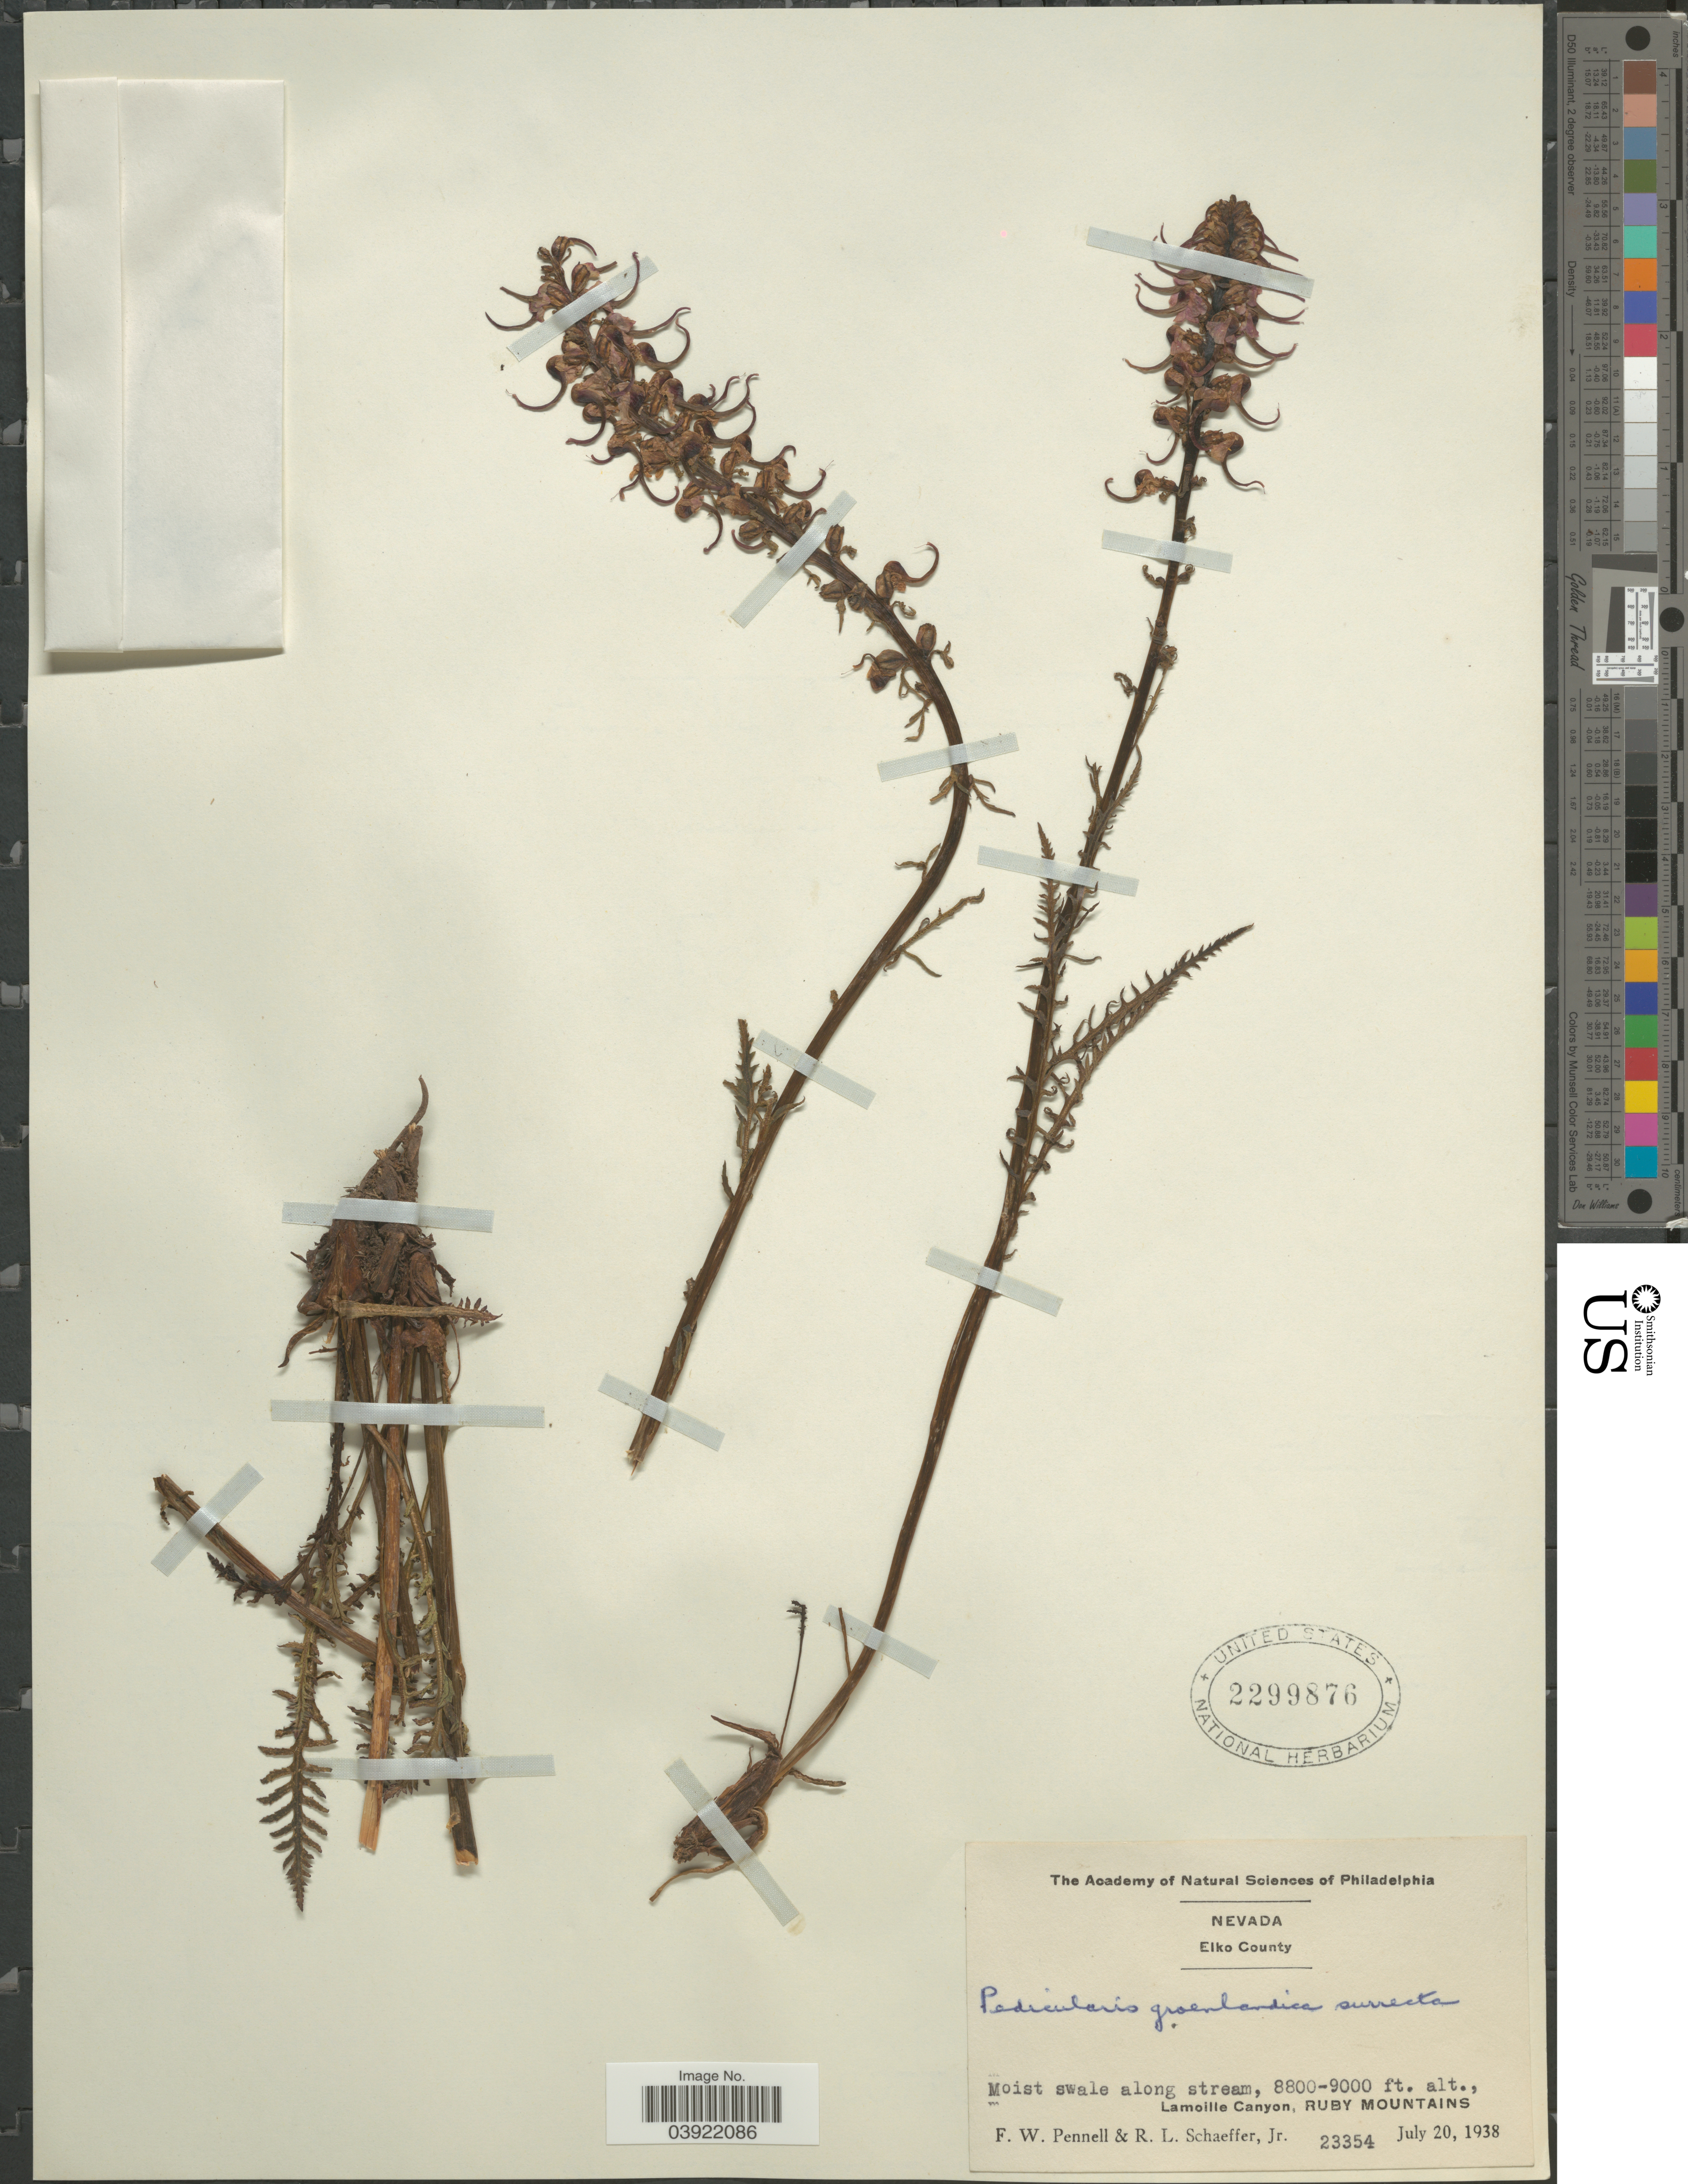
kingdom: Plantae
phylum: Tracheophyta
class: Magnoliopsida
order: Lamiales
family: Orobanchaceae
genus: Pedicularis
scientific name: Pedicularis groenlandica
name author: Retz.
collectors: F. W. Pennell & R. L. Schaeffer Jr.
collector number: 23354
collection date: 1938-07-20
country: United States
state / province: Nevada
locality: Elko County. Lamoille Canyon, Ruby Mountains.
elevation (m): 2682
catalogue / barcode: US 2299876